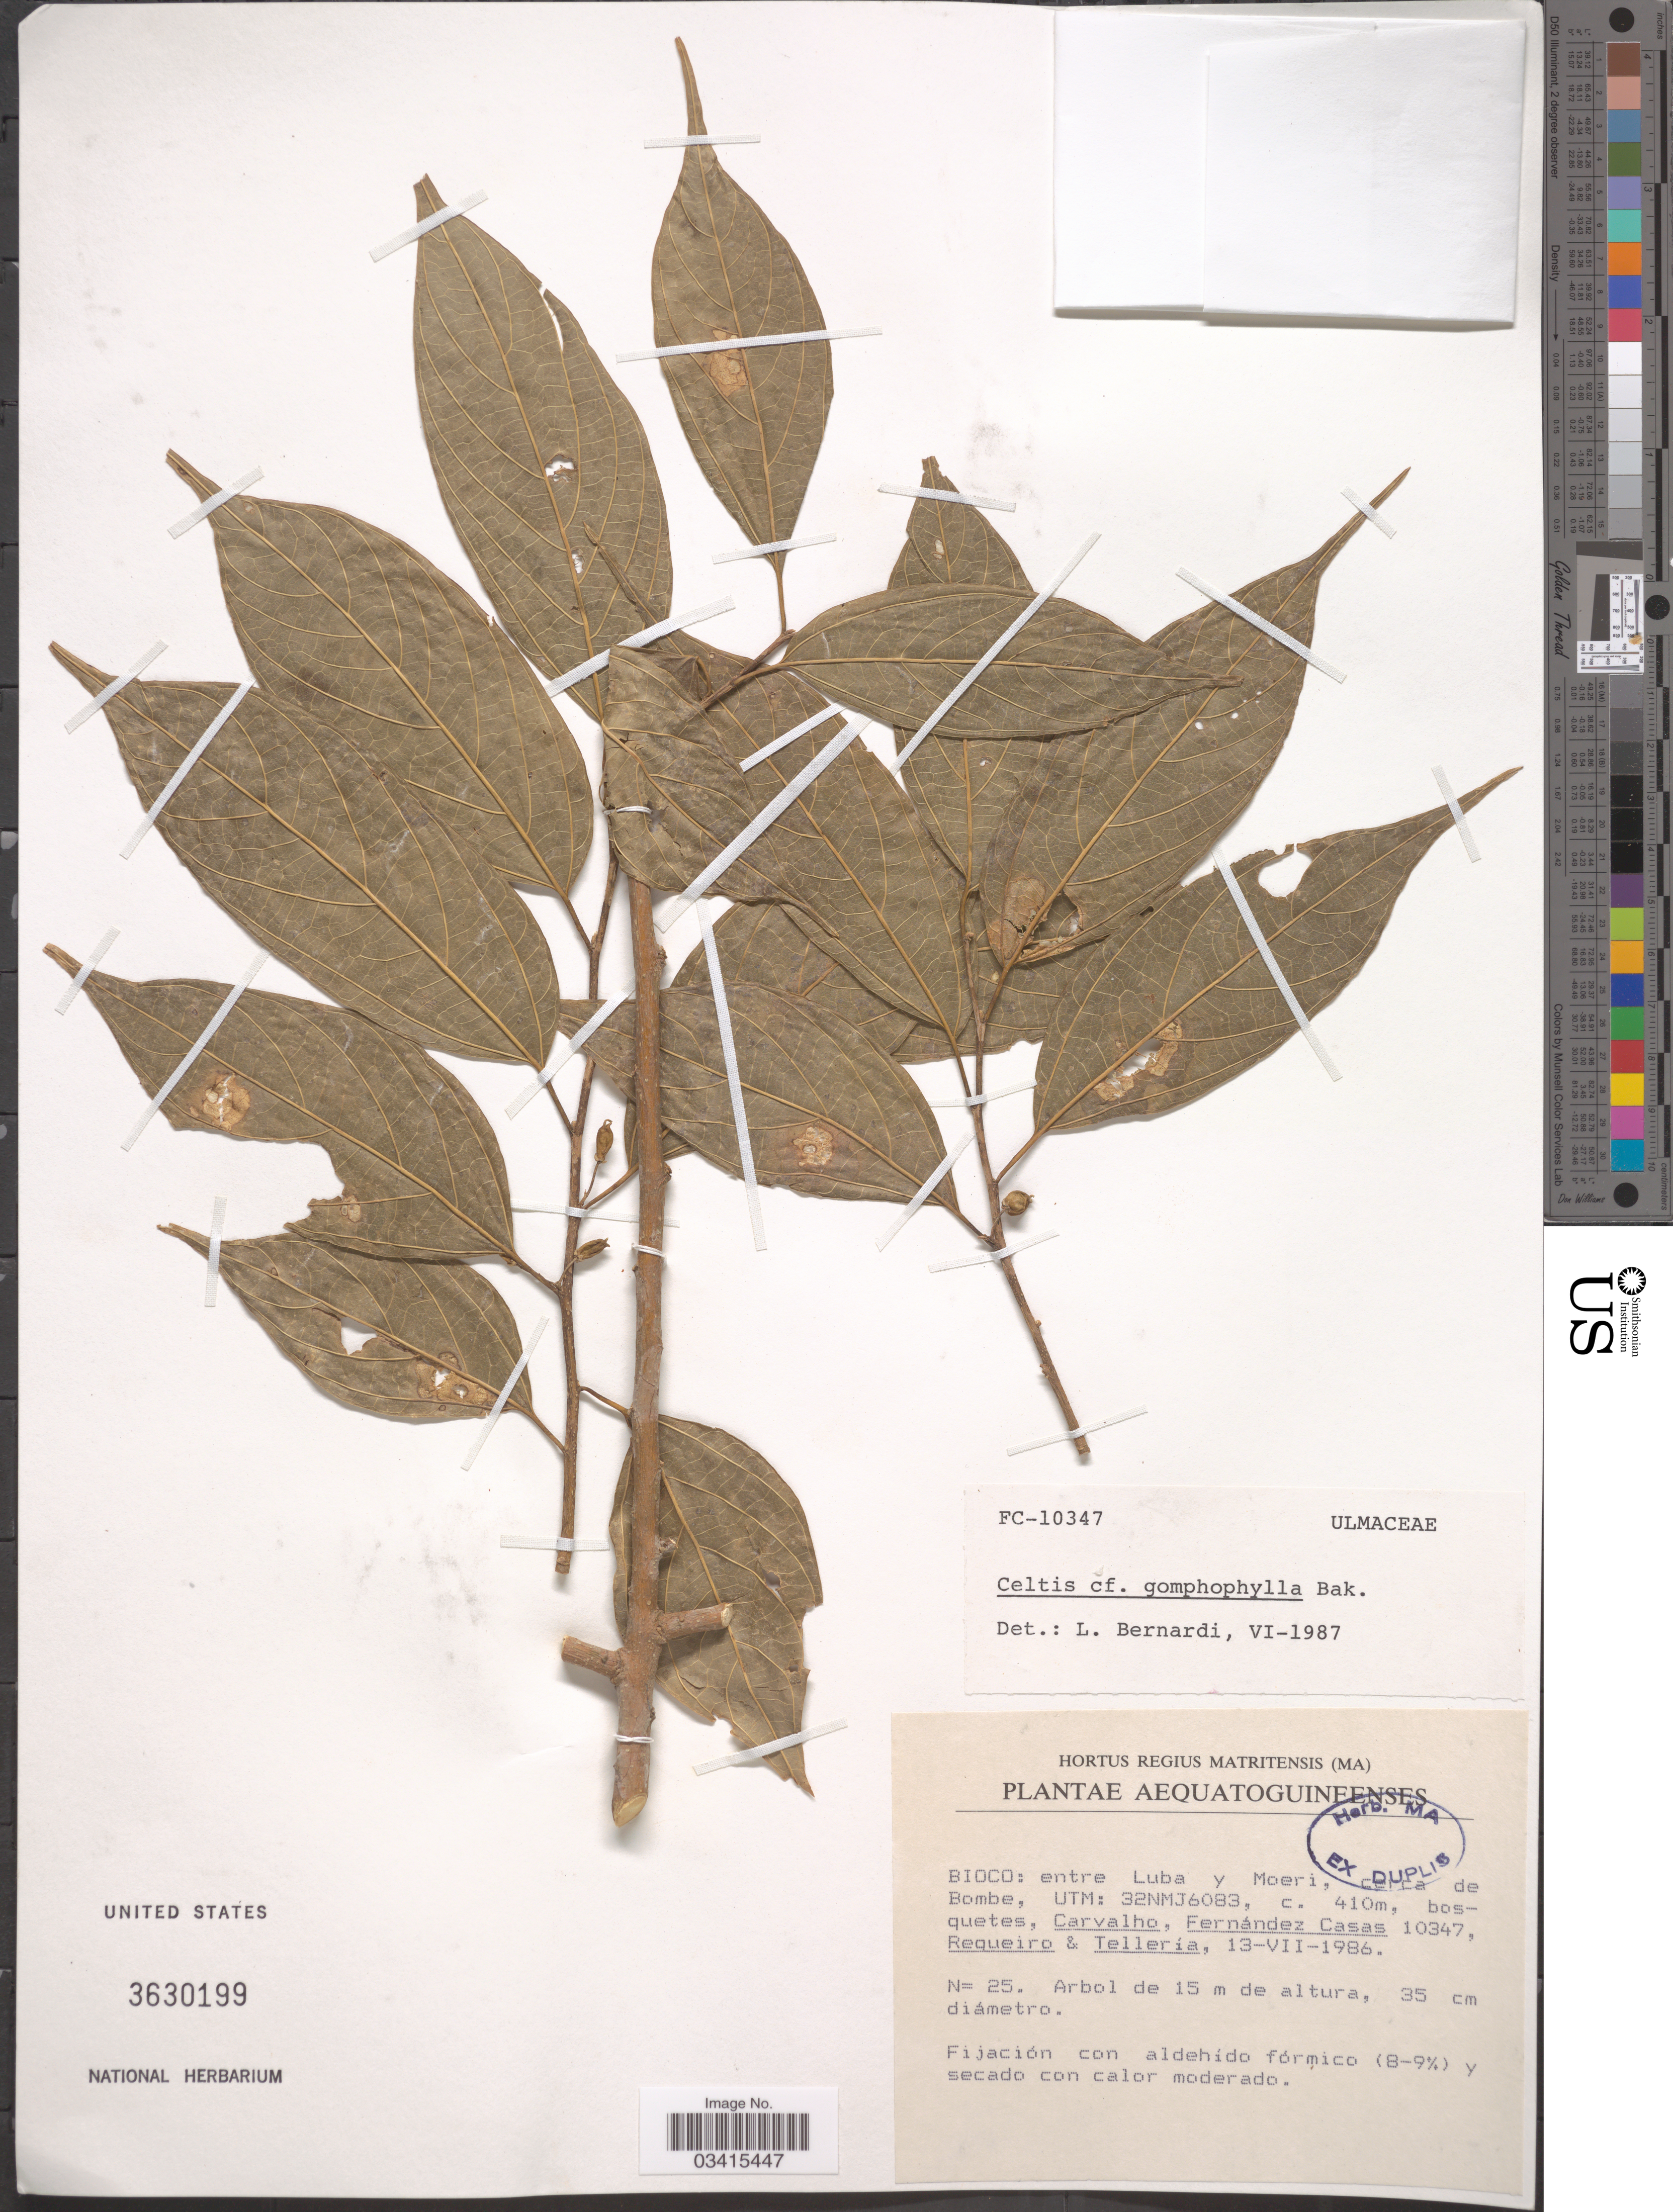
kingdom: Plantae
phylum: Tracheophyta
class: Magnoliopsida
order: Rosales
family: Cannabaceae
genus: Celtis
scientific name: Celtis gomphophylla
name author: Baker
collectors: Carvalho, --, F. Casas, Requeiro, -- & -. Telleria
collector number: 10347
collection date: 1986-07-13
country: Equatorial Guinea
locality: Bioco: entre Luba y Moeri, cerca de Bombe, UTM: 32NMJ6083.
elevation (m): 410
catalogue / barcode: US 3630199